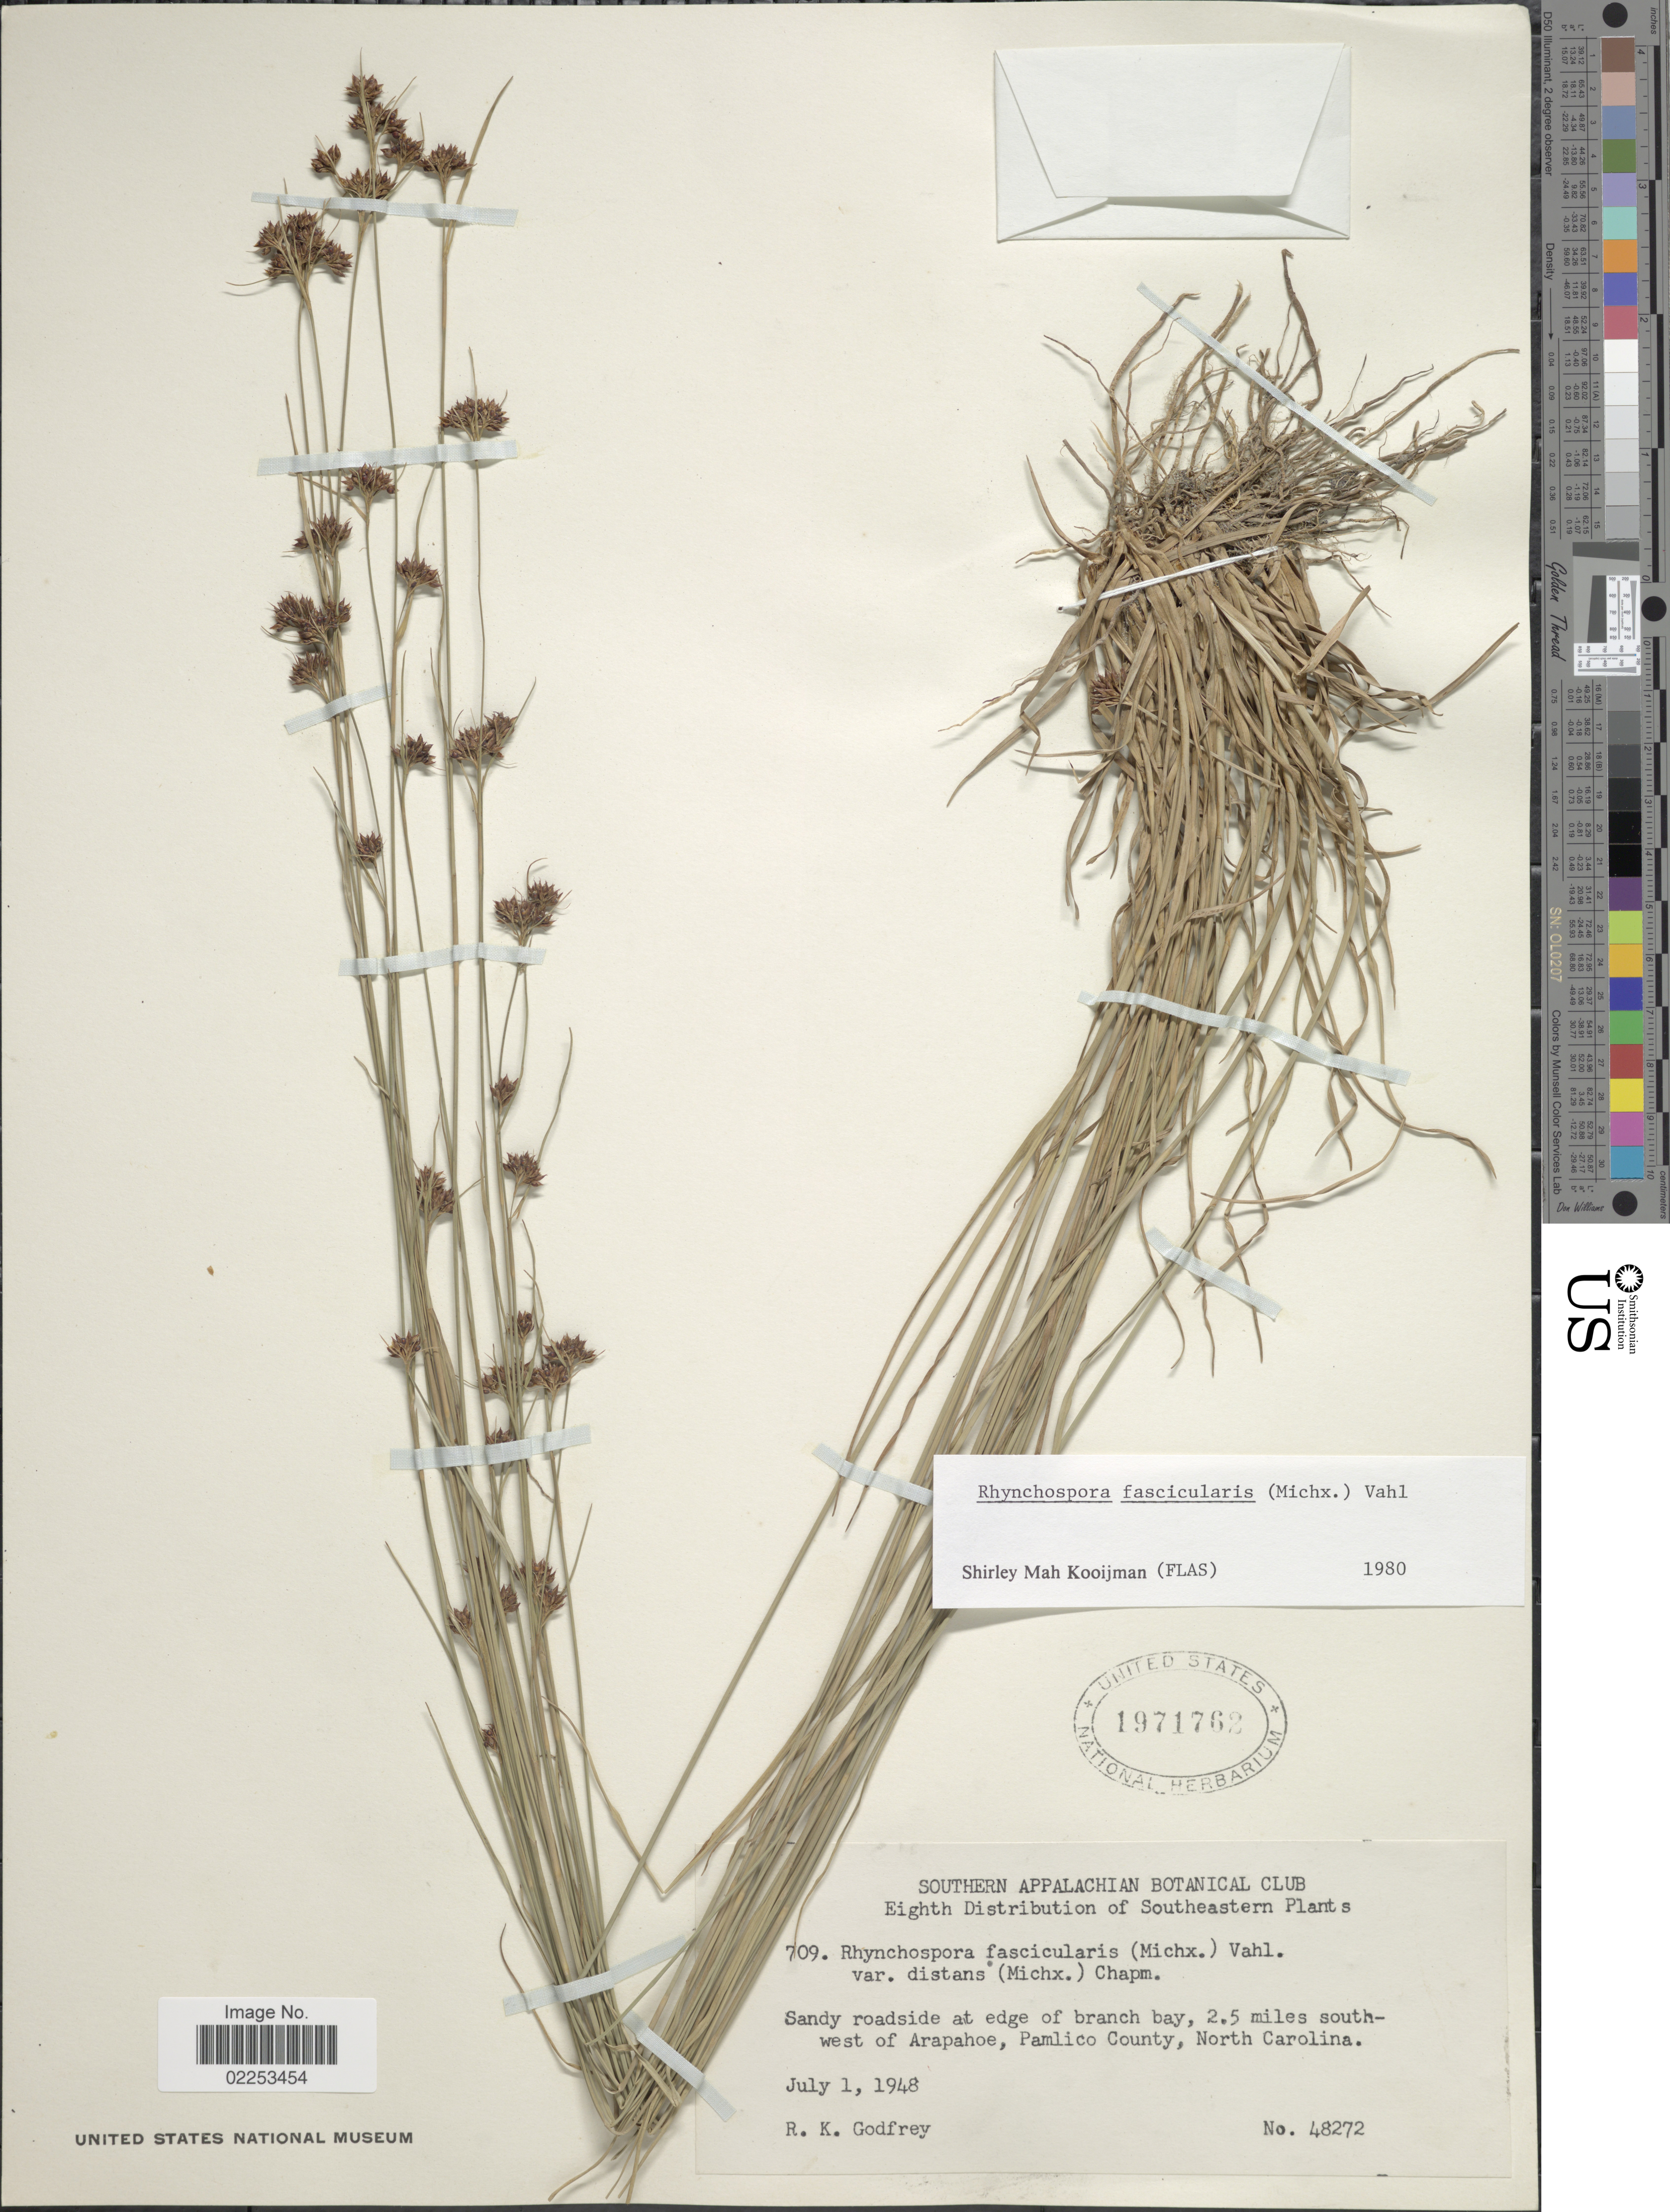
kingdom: Plantae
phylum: Tracheophyta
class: Liliopsida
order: Poales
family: Cyperaceae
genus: Rhynchospora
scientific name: Rhynchospora fascicularis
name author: (Michx.) Vahl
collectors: R. K. Godfrey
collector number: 48272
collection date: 1948-07-01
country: United States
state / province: North Carolina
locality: Southeastern, Sandy roadside at edge of branch bay, 2.5 miles southwest of Arapahoe, Pamlico County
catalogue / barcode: US 1971762